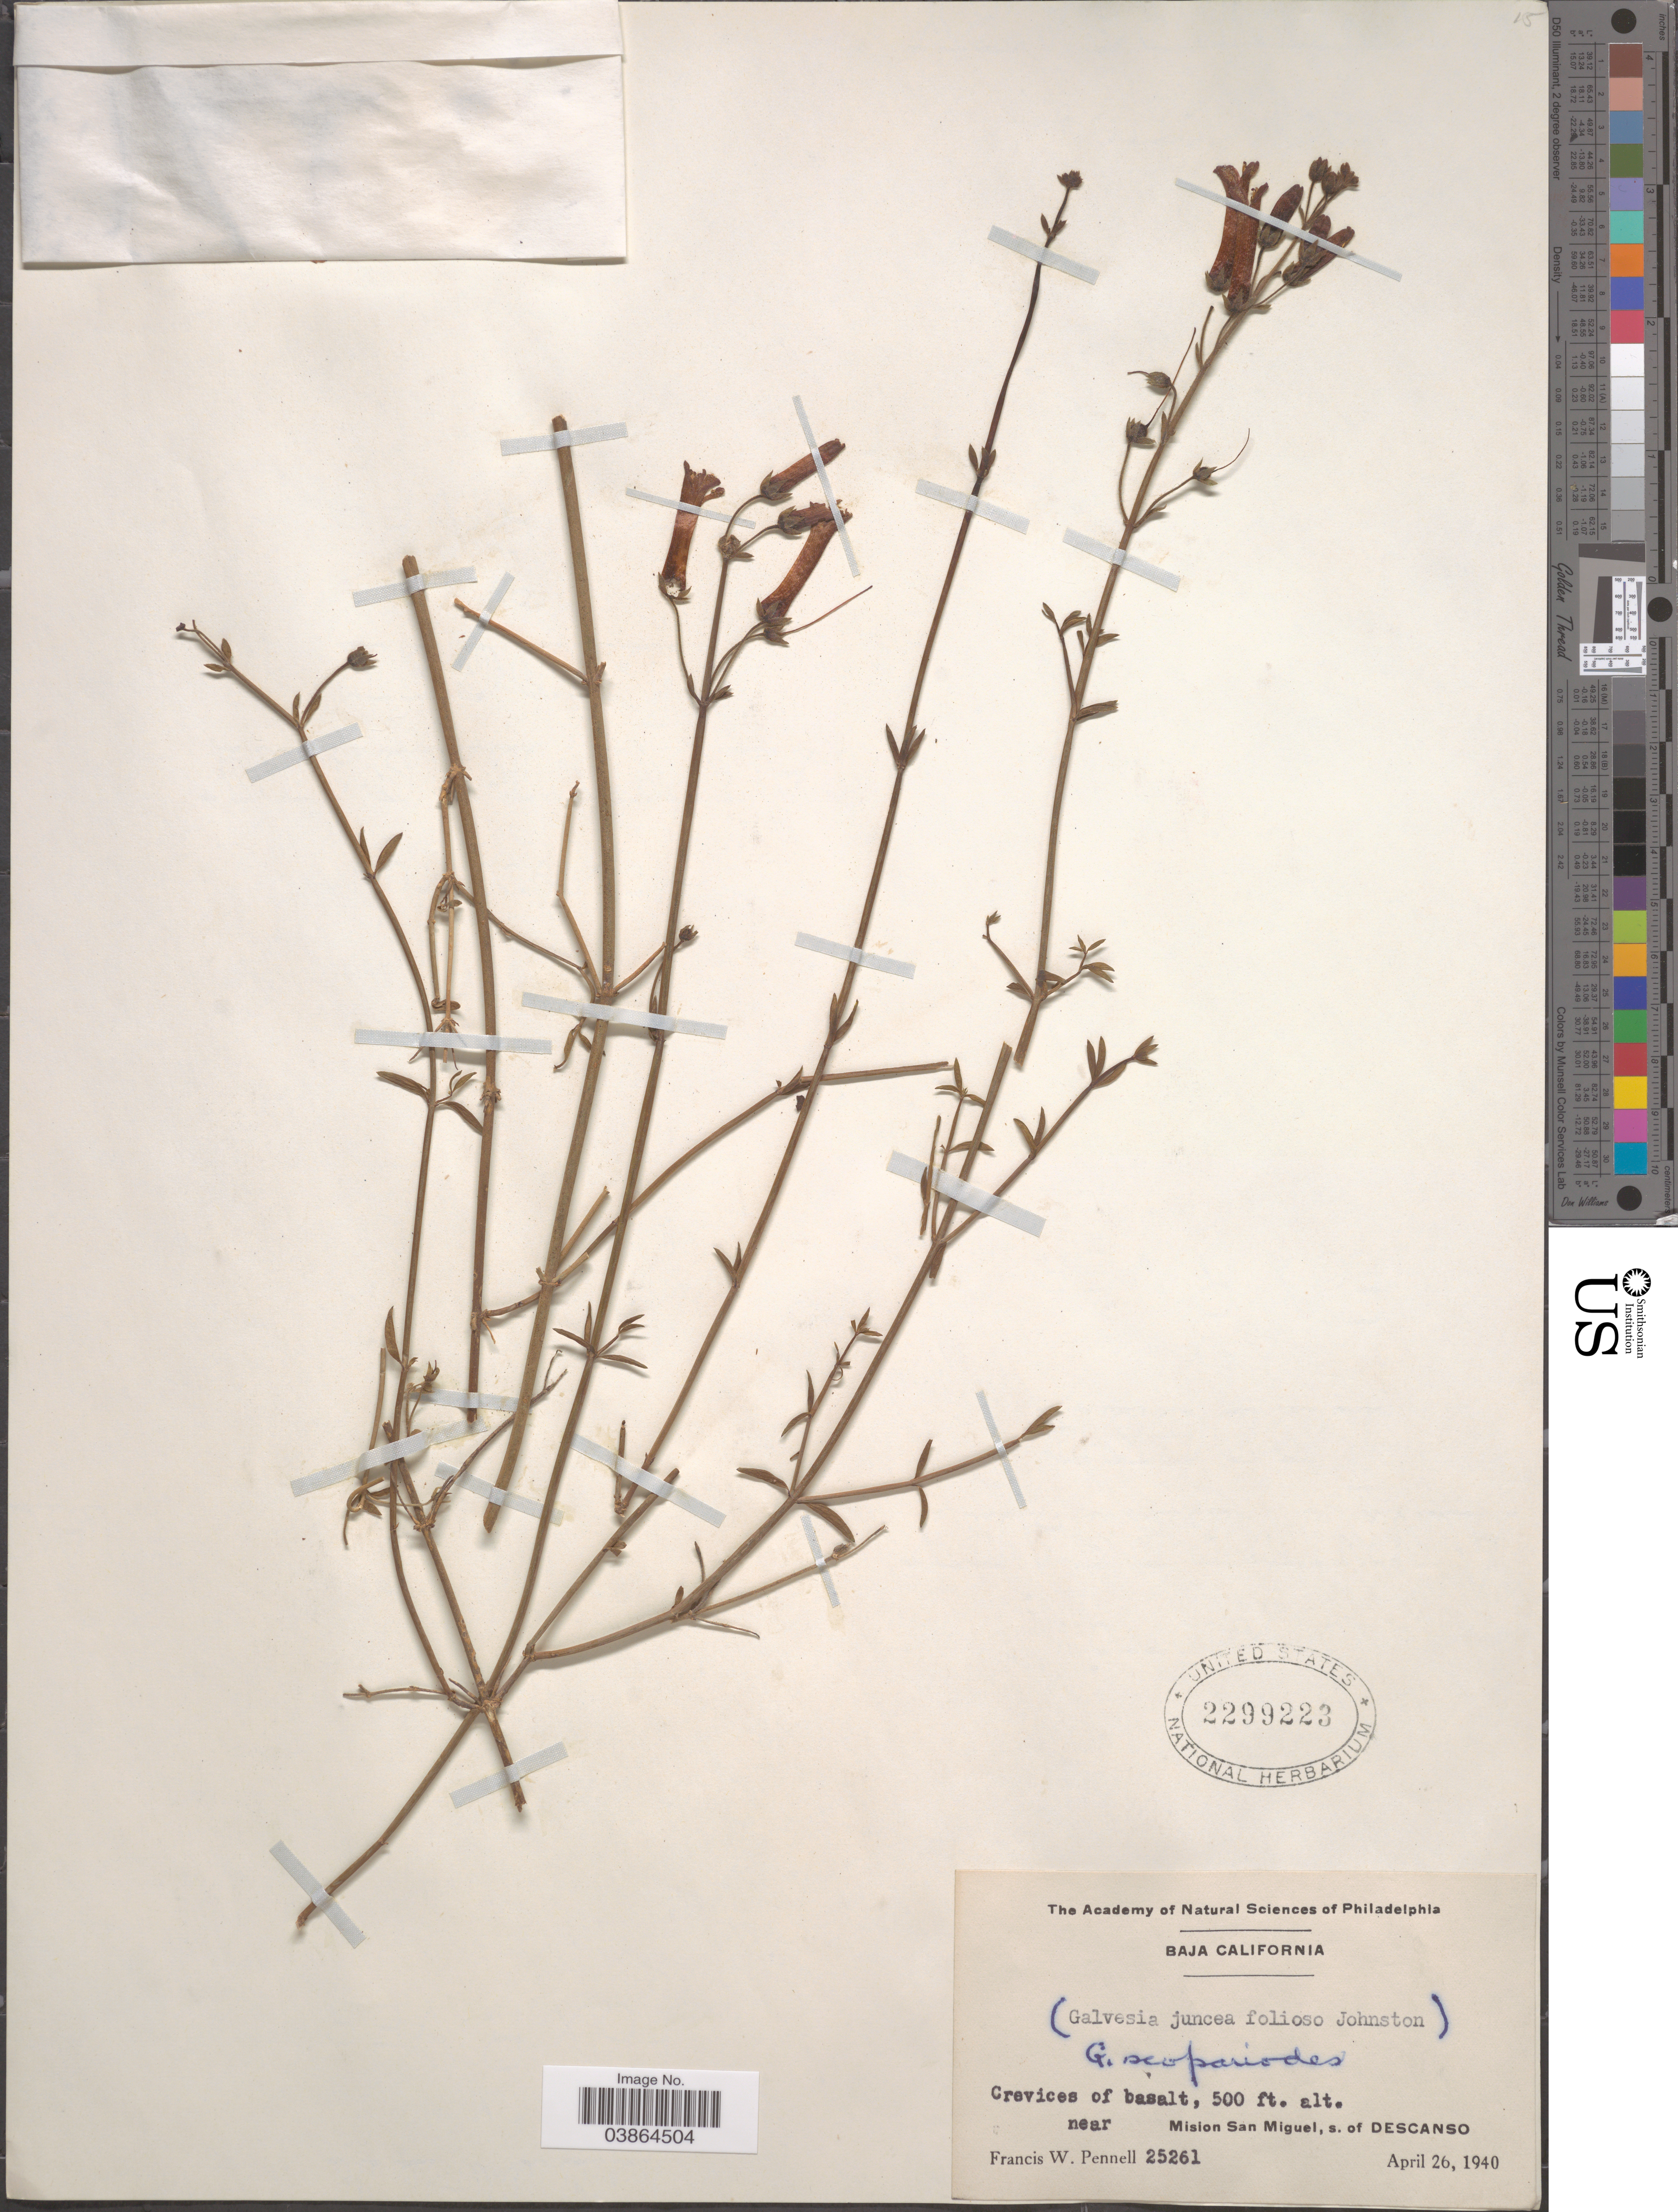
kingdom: Plantae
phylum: Tracheophyta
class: Magnoliopsida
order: Lamiales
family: Plantaginaceae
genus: Gambelia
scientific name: Gambelia juncea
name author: (Benth.) D.A. Sutton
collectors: F. W. Pennell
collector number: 25261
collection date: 1940-04-26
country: Mexico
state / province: Baja California Sur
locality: Crevices of basalt. Near Mision San Miguel, s. of Descanso.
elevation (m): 152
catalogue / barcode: US 2299223